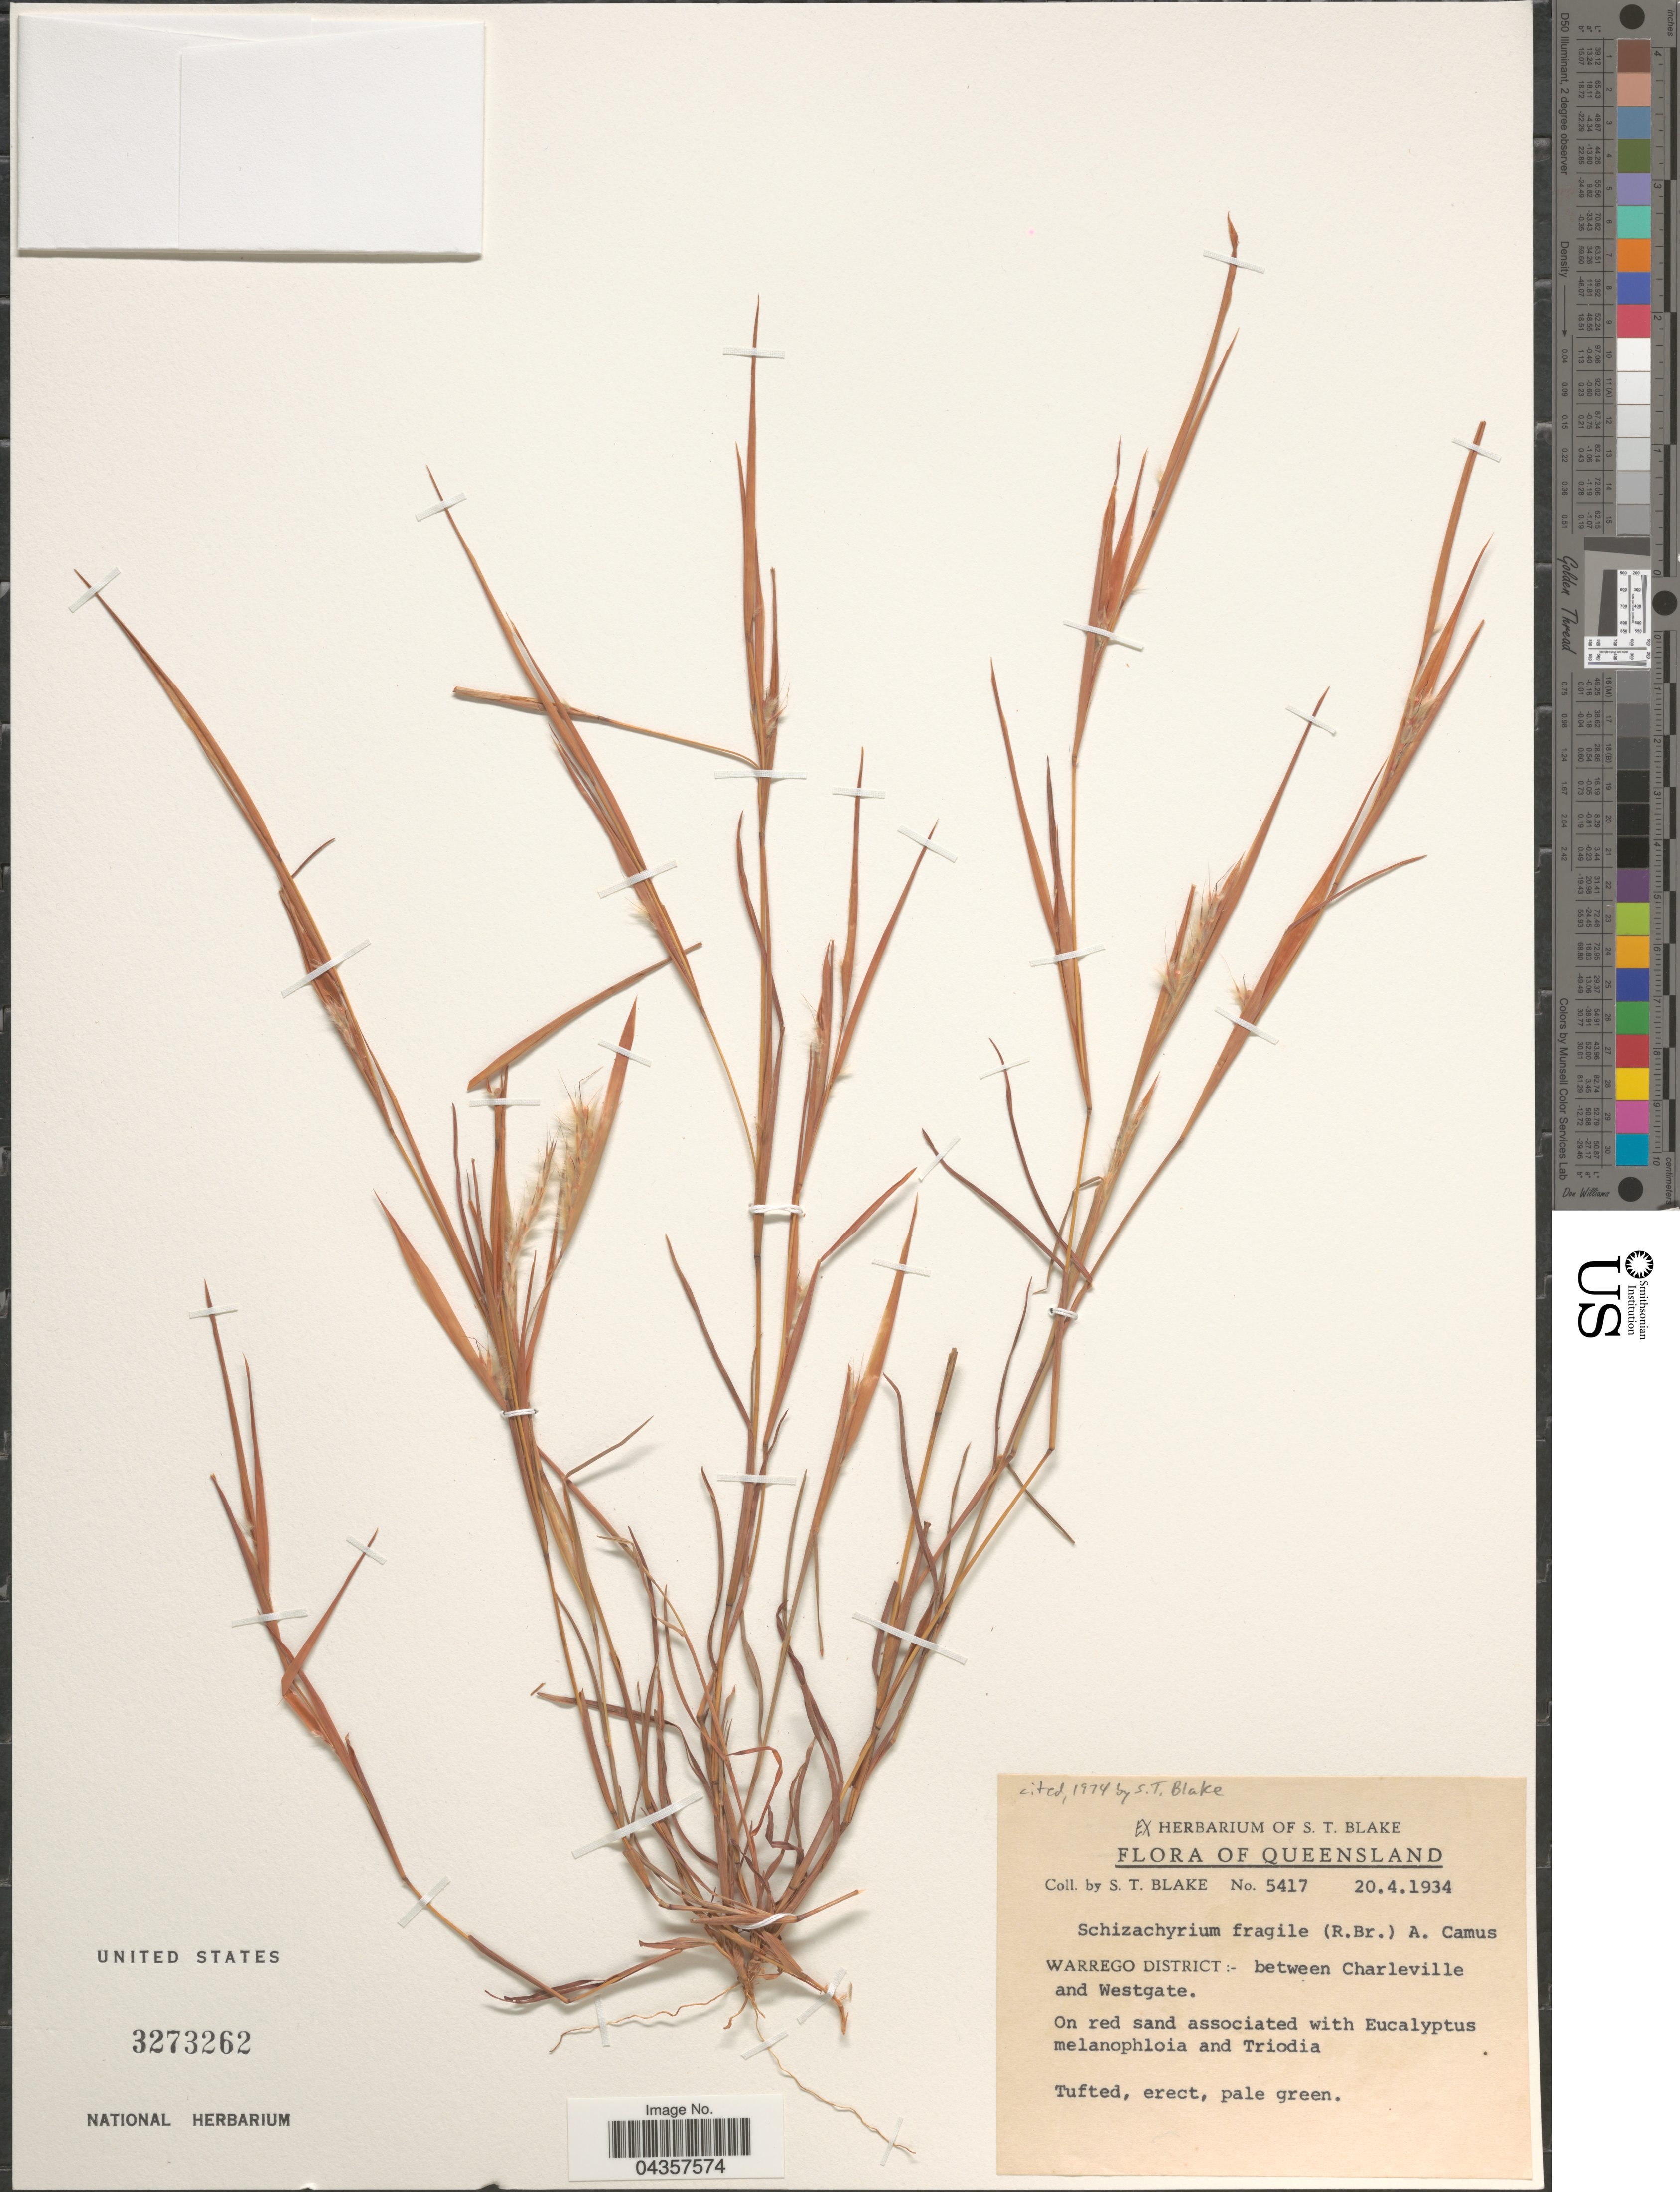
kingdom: Plantae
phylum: Tracheophyta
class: Liliopsida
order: Poales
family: Poaceae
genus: Schizachyrium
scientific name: Schizachyrium fragile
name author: (R. Br.) A. Camus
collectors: S. T. Blake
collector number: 5417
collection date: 1934-04-20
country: Australia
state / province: Queensland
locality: Warrego District: - between Charleville and Westgate.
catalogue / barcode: US 3273262